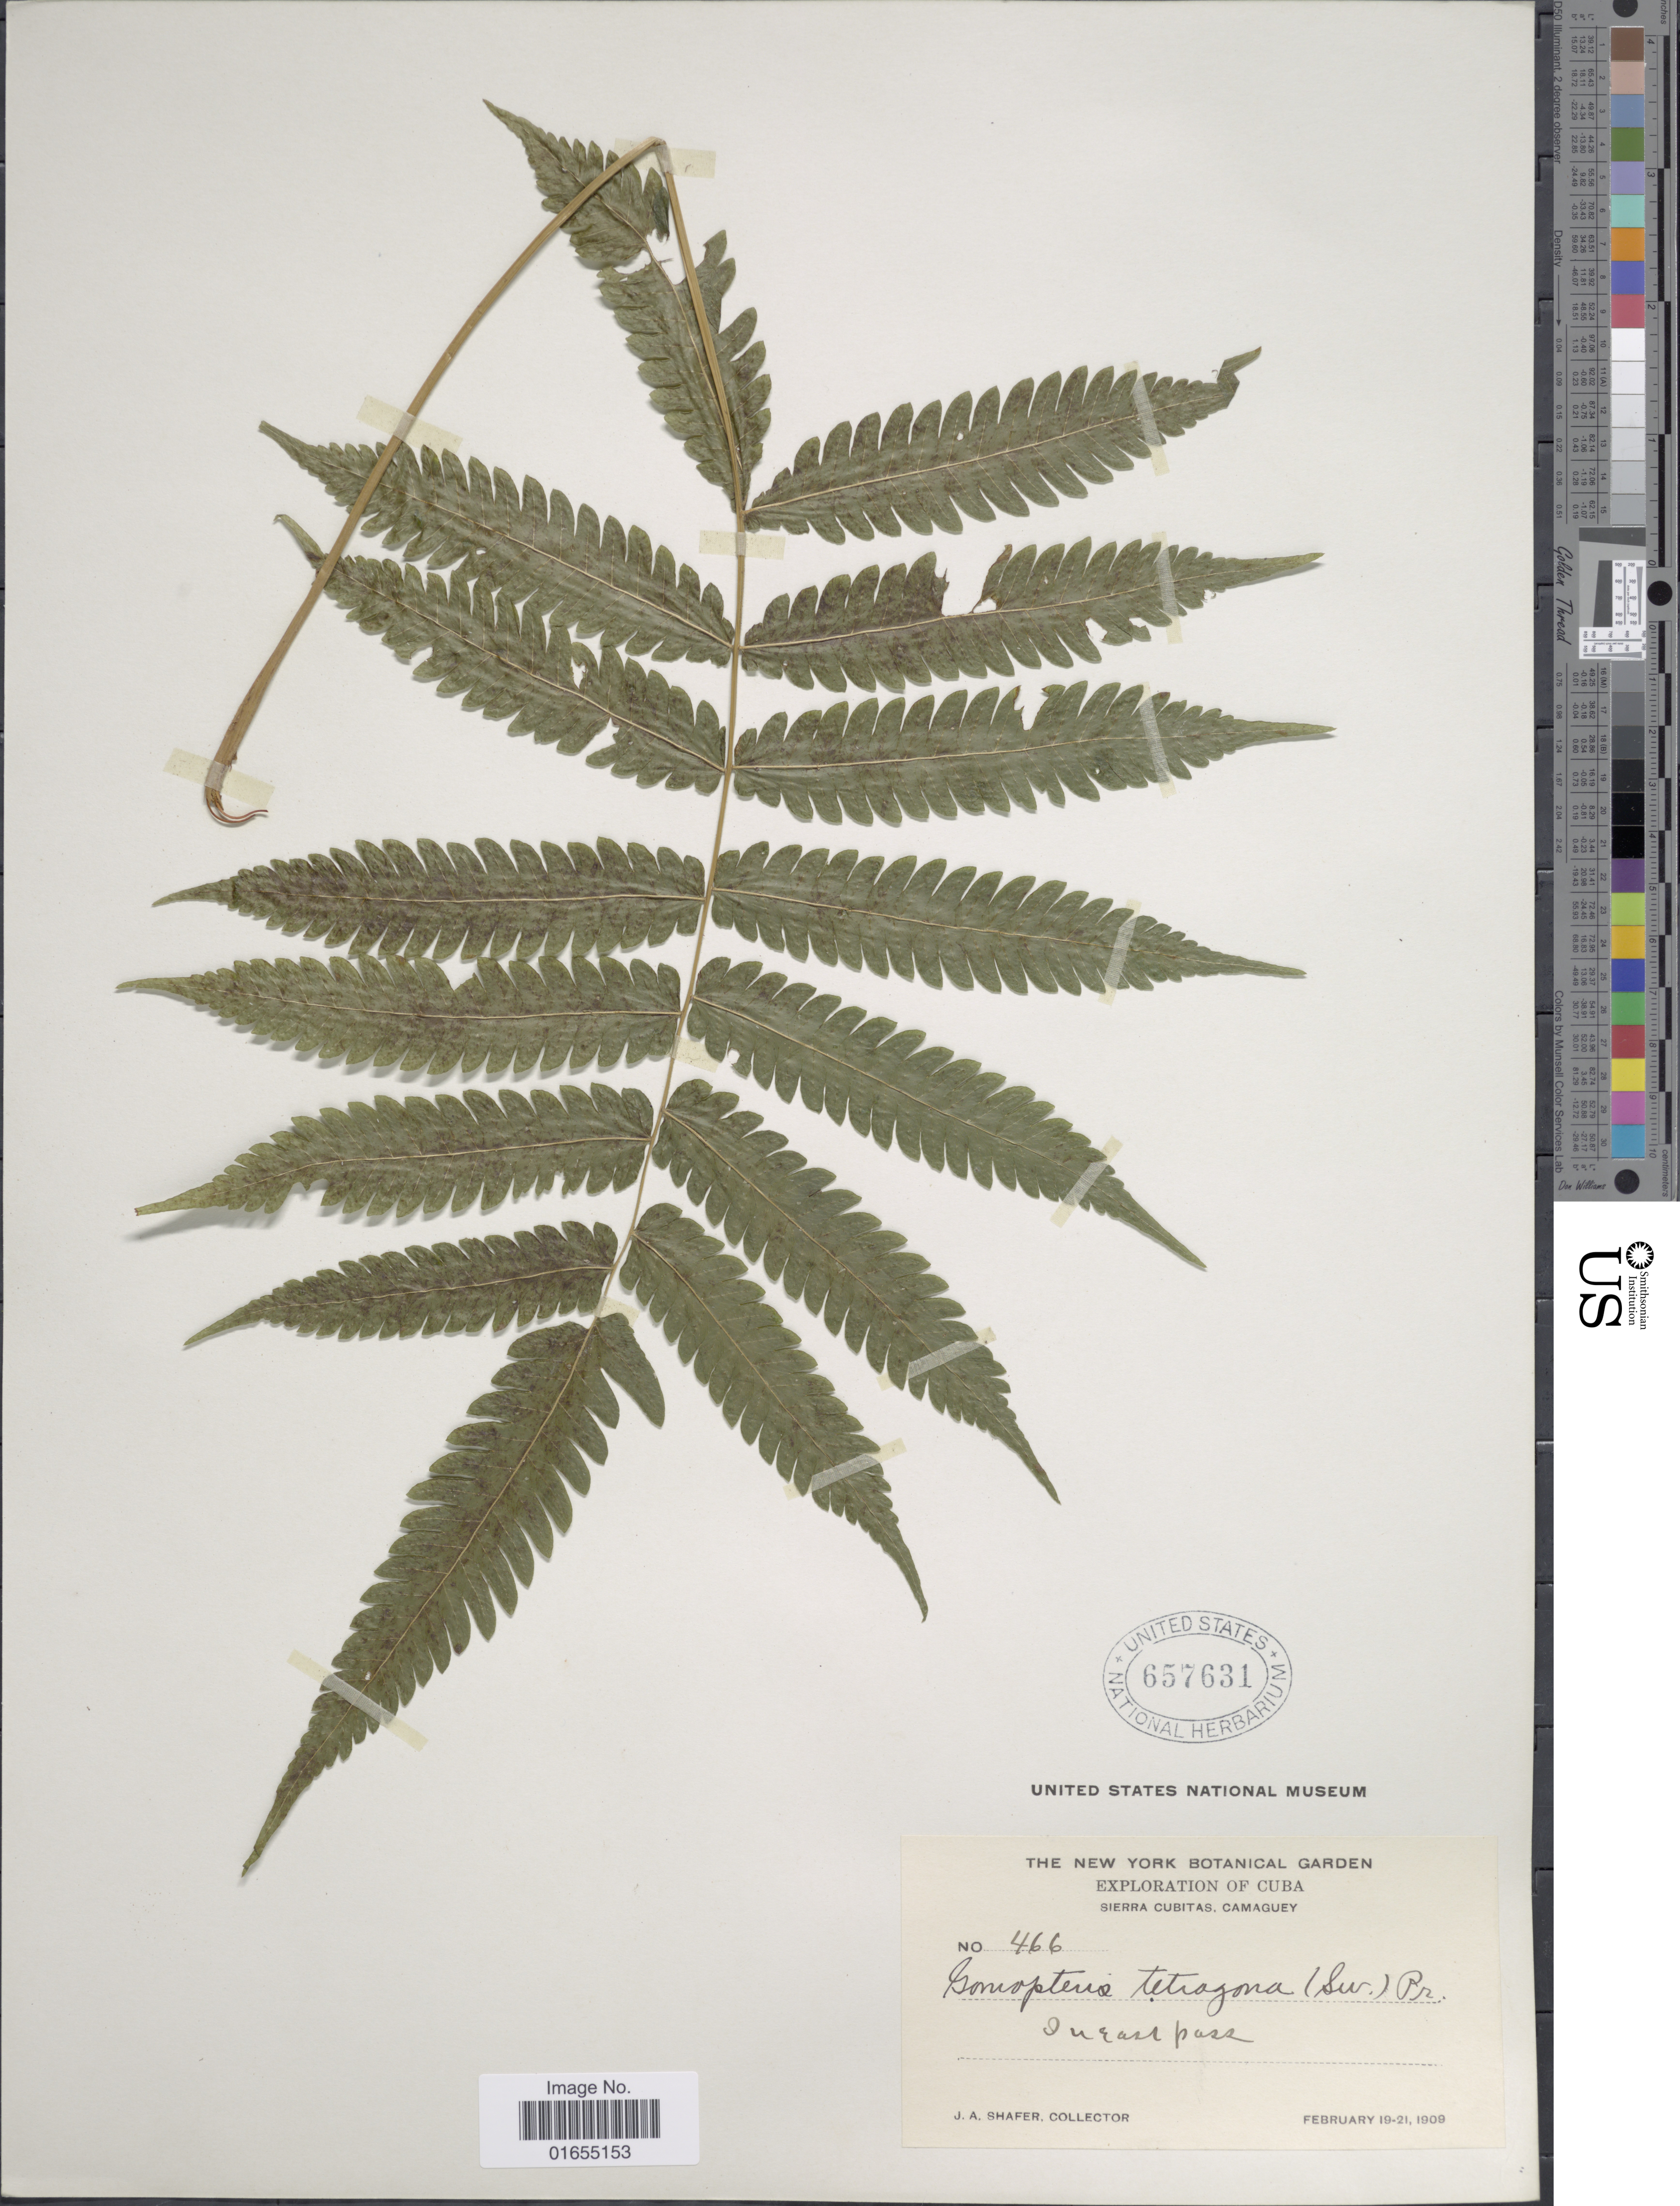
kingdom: Plantae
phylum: Tracheophyta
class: Polypodiopsida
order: Polypodiales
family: Thelypteridaceae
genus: Goniopteris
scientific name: Goniopteris subtetragona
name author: (Link) Vareschi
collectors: J. A. Shafer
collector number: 466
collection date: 1909-02-19/1909-02-21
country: Cuba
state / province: Camagüey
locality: Sierra Cubitas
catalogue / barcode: US 657631